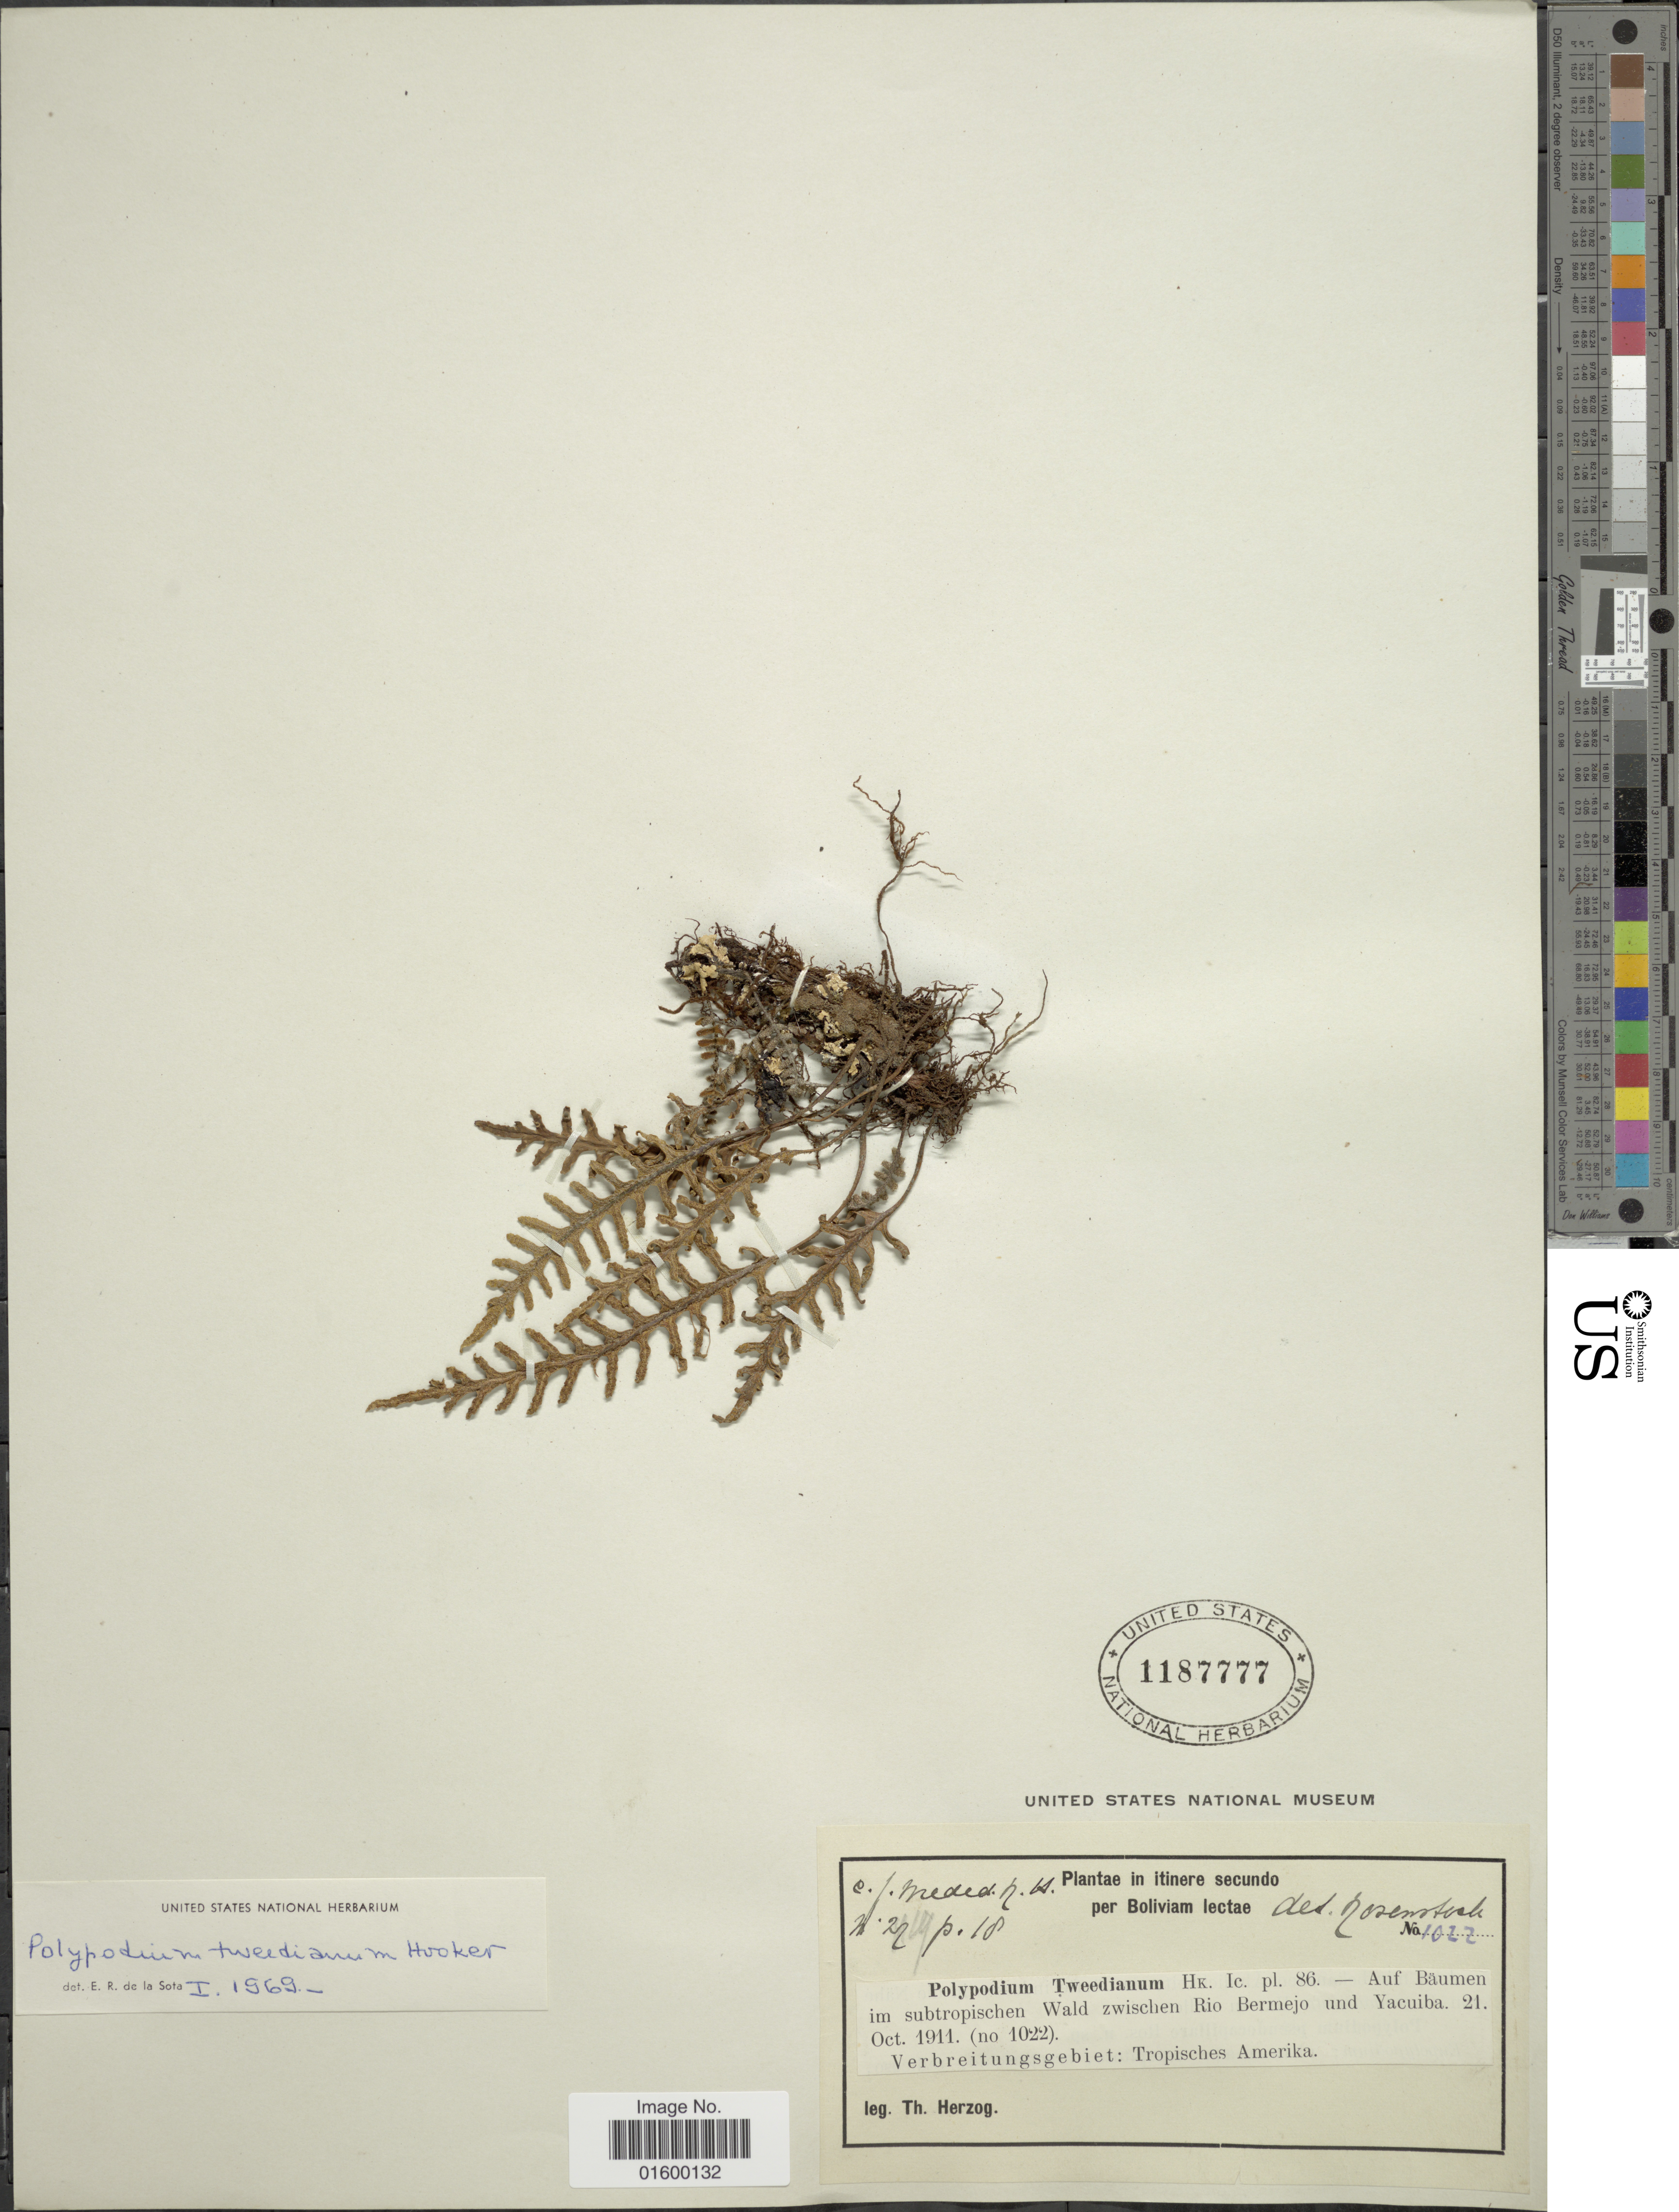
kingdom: Plantae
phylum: Tracheophyta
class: Polypodiopsida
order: Polypodiales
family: Polypodiaceae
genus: Pleopeltis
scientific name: Pleopeltis tweediana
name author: (Hook.) A.R. Sm.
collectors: T. K. J. Herzog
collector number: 1022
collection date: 1911-10-21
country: Bolivia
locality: Auf baumen im subtropischen Wald zwischen Rio Bermejo und Yacuiba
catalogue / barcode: US 1187777